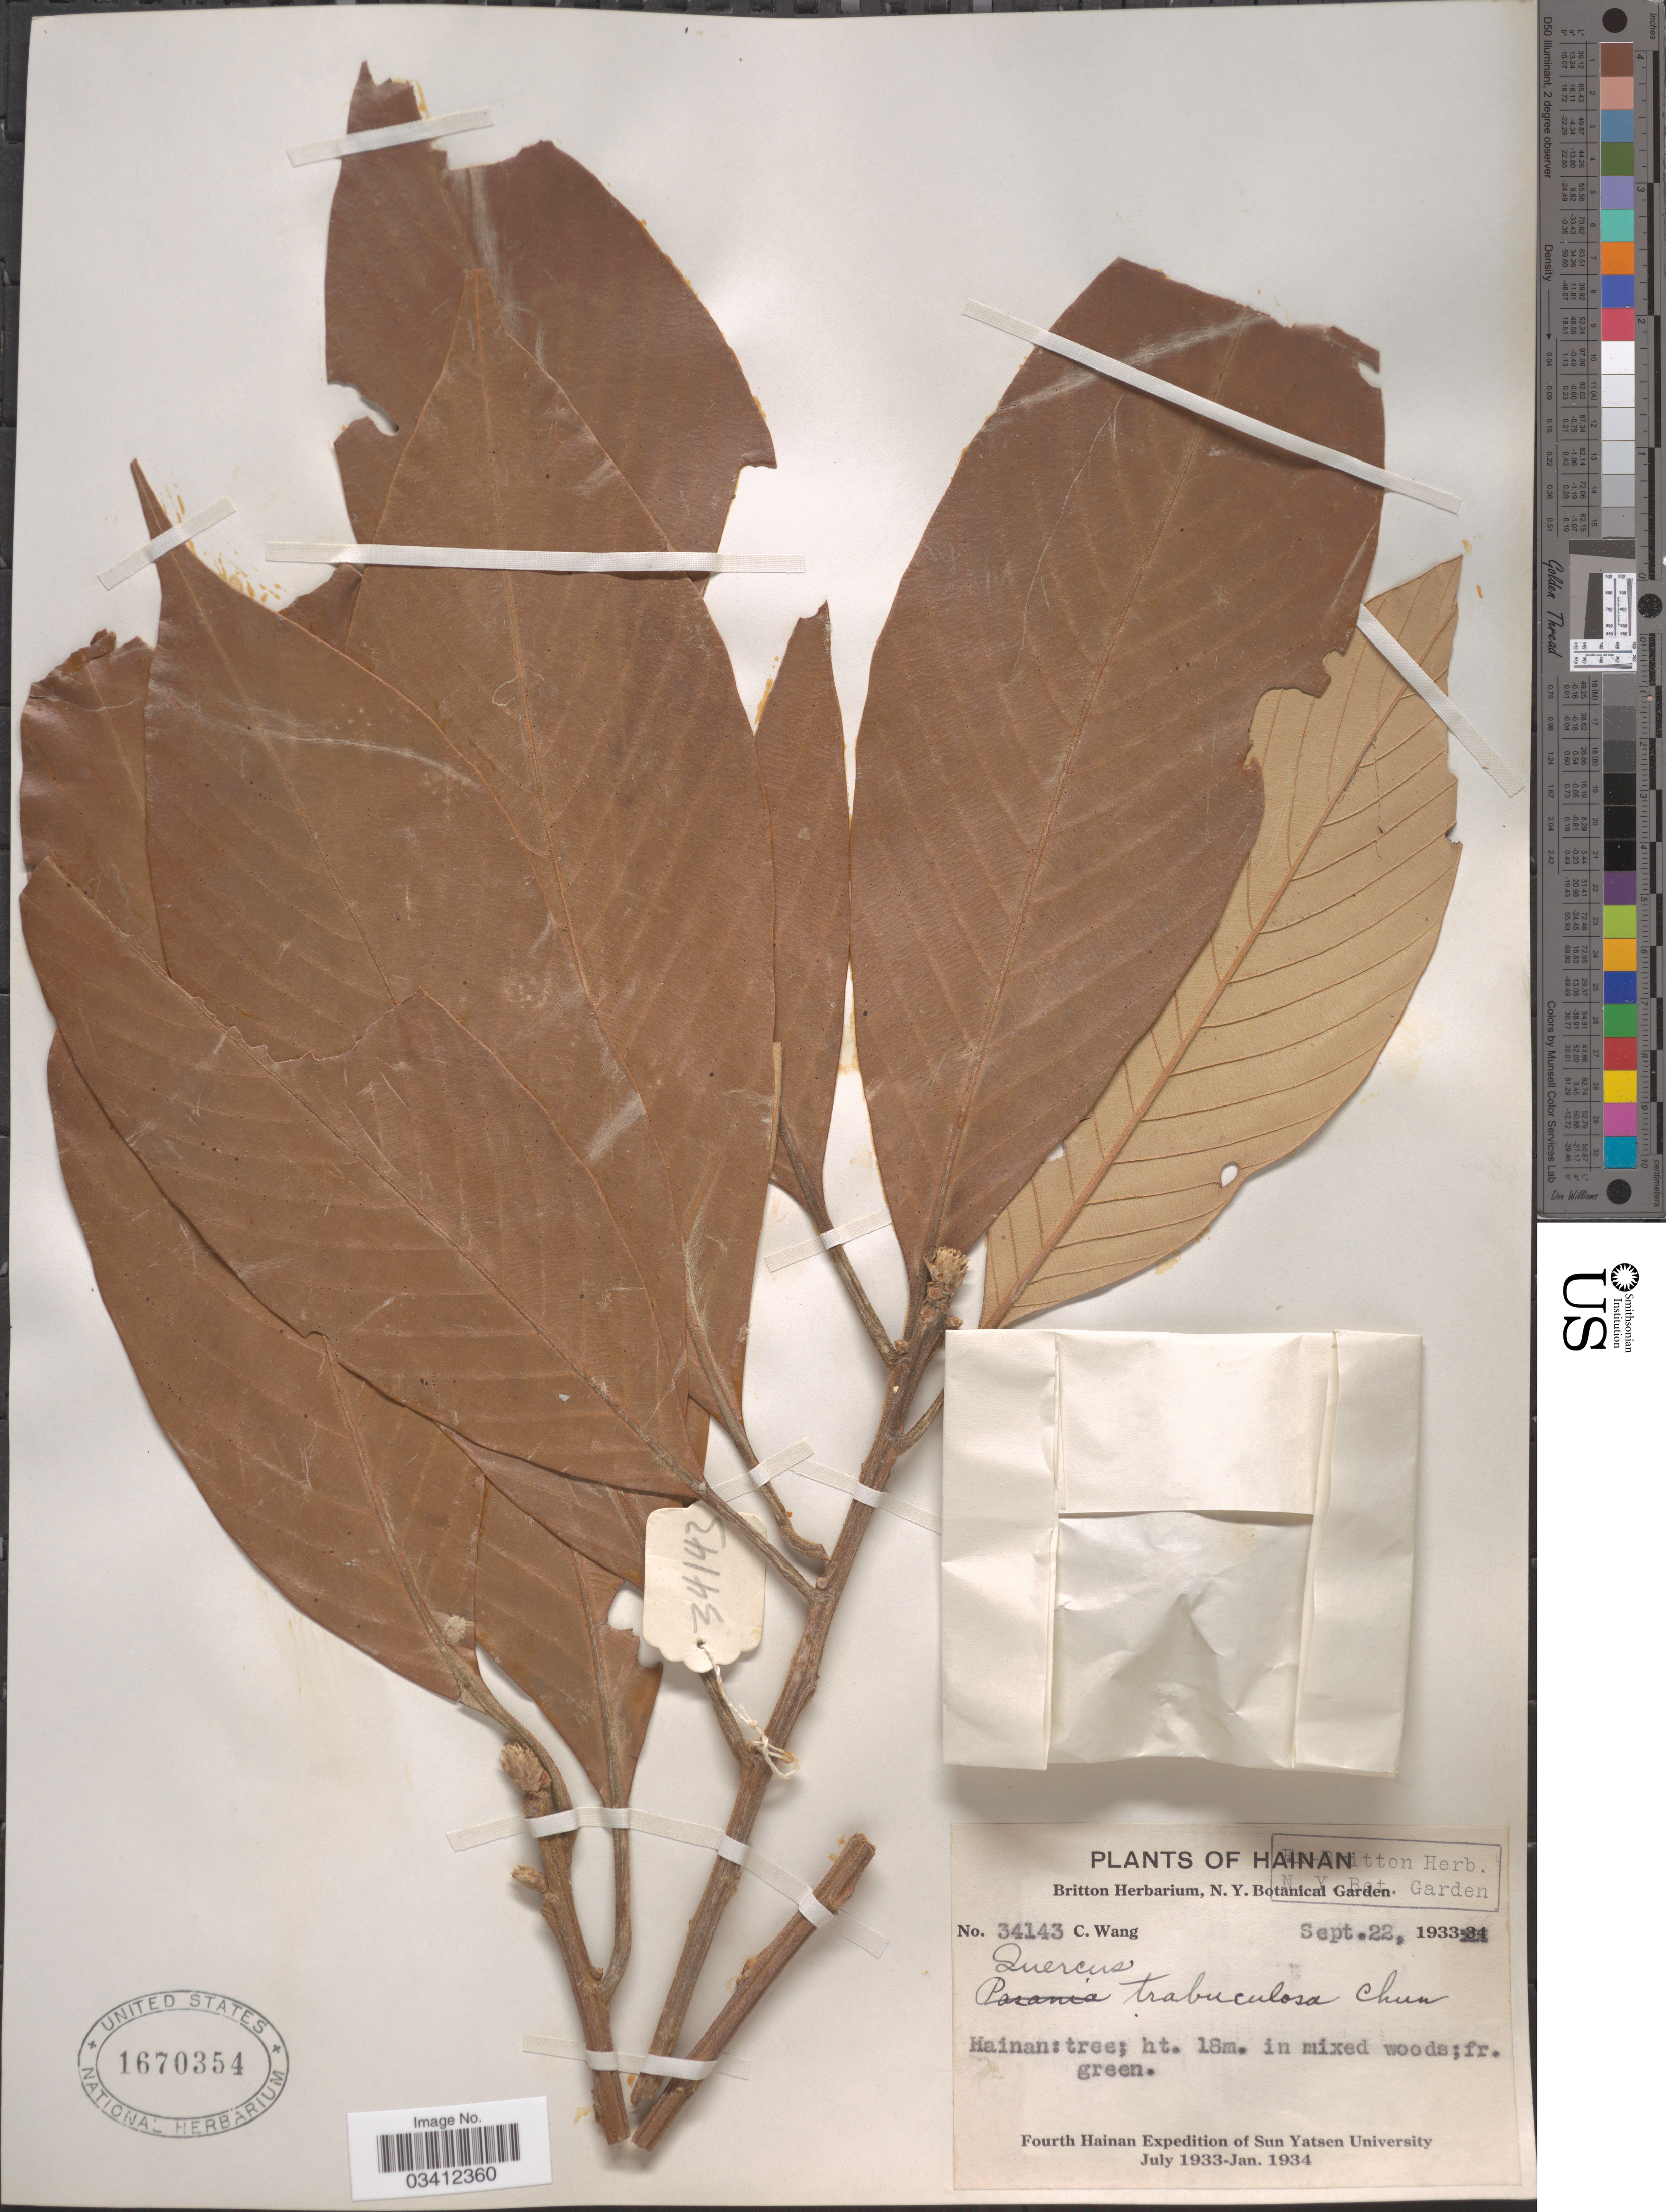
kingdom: Plantae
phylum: Tracheophyta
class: Magnoliopsida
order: Fagales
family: Fagaceae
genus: Quercus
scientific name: Quercus trabeculosa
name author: Chun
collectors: C. Wang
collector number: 34143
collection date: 1933-09-22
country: China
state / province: Hainan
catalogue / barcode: US 1670354